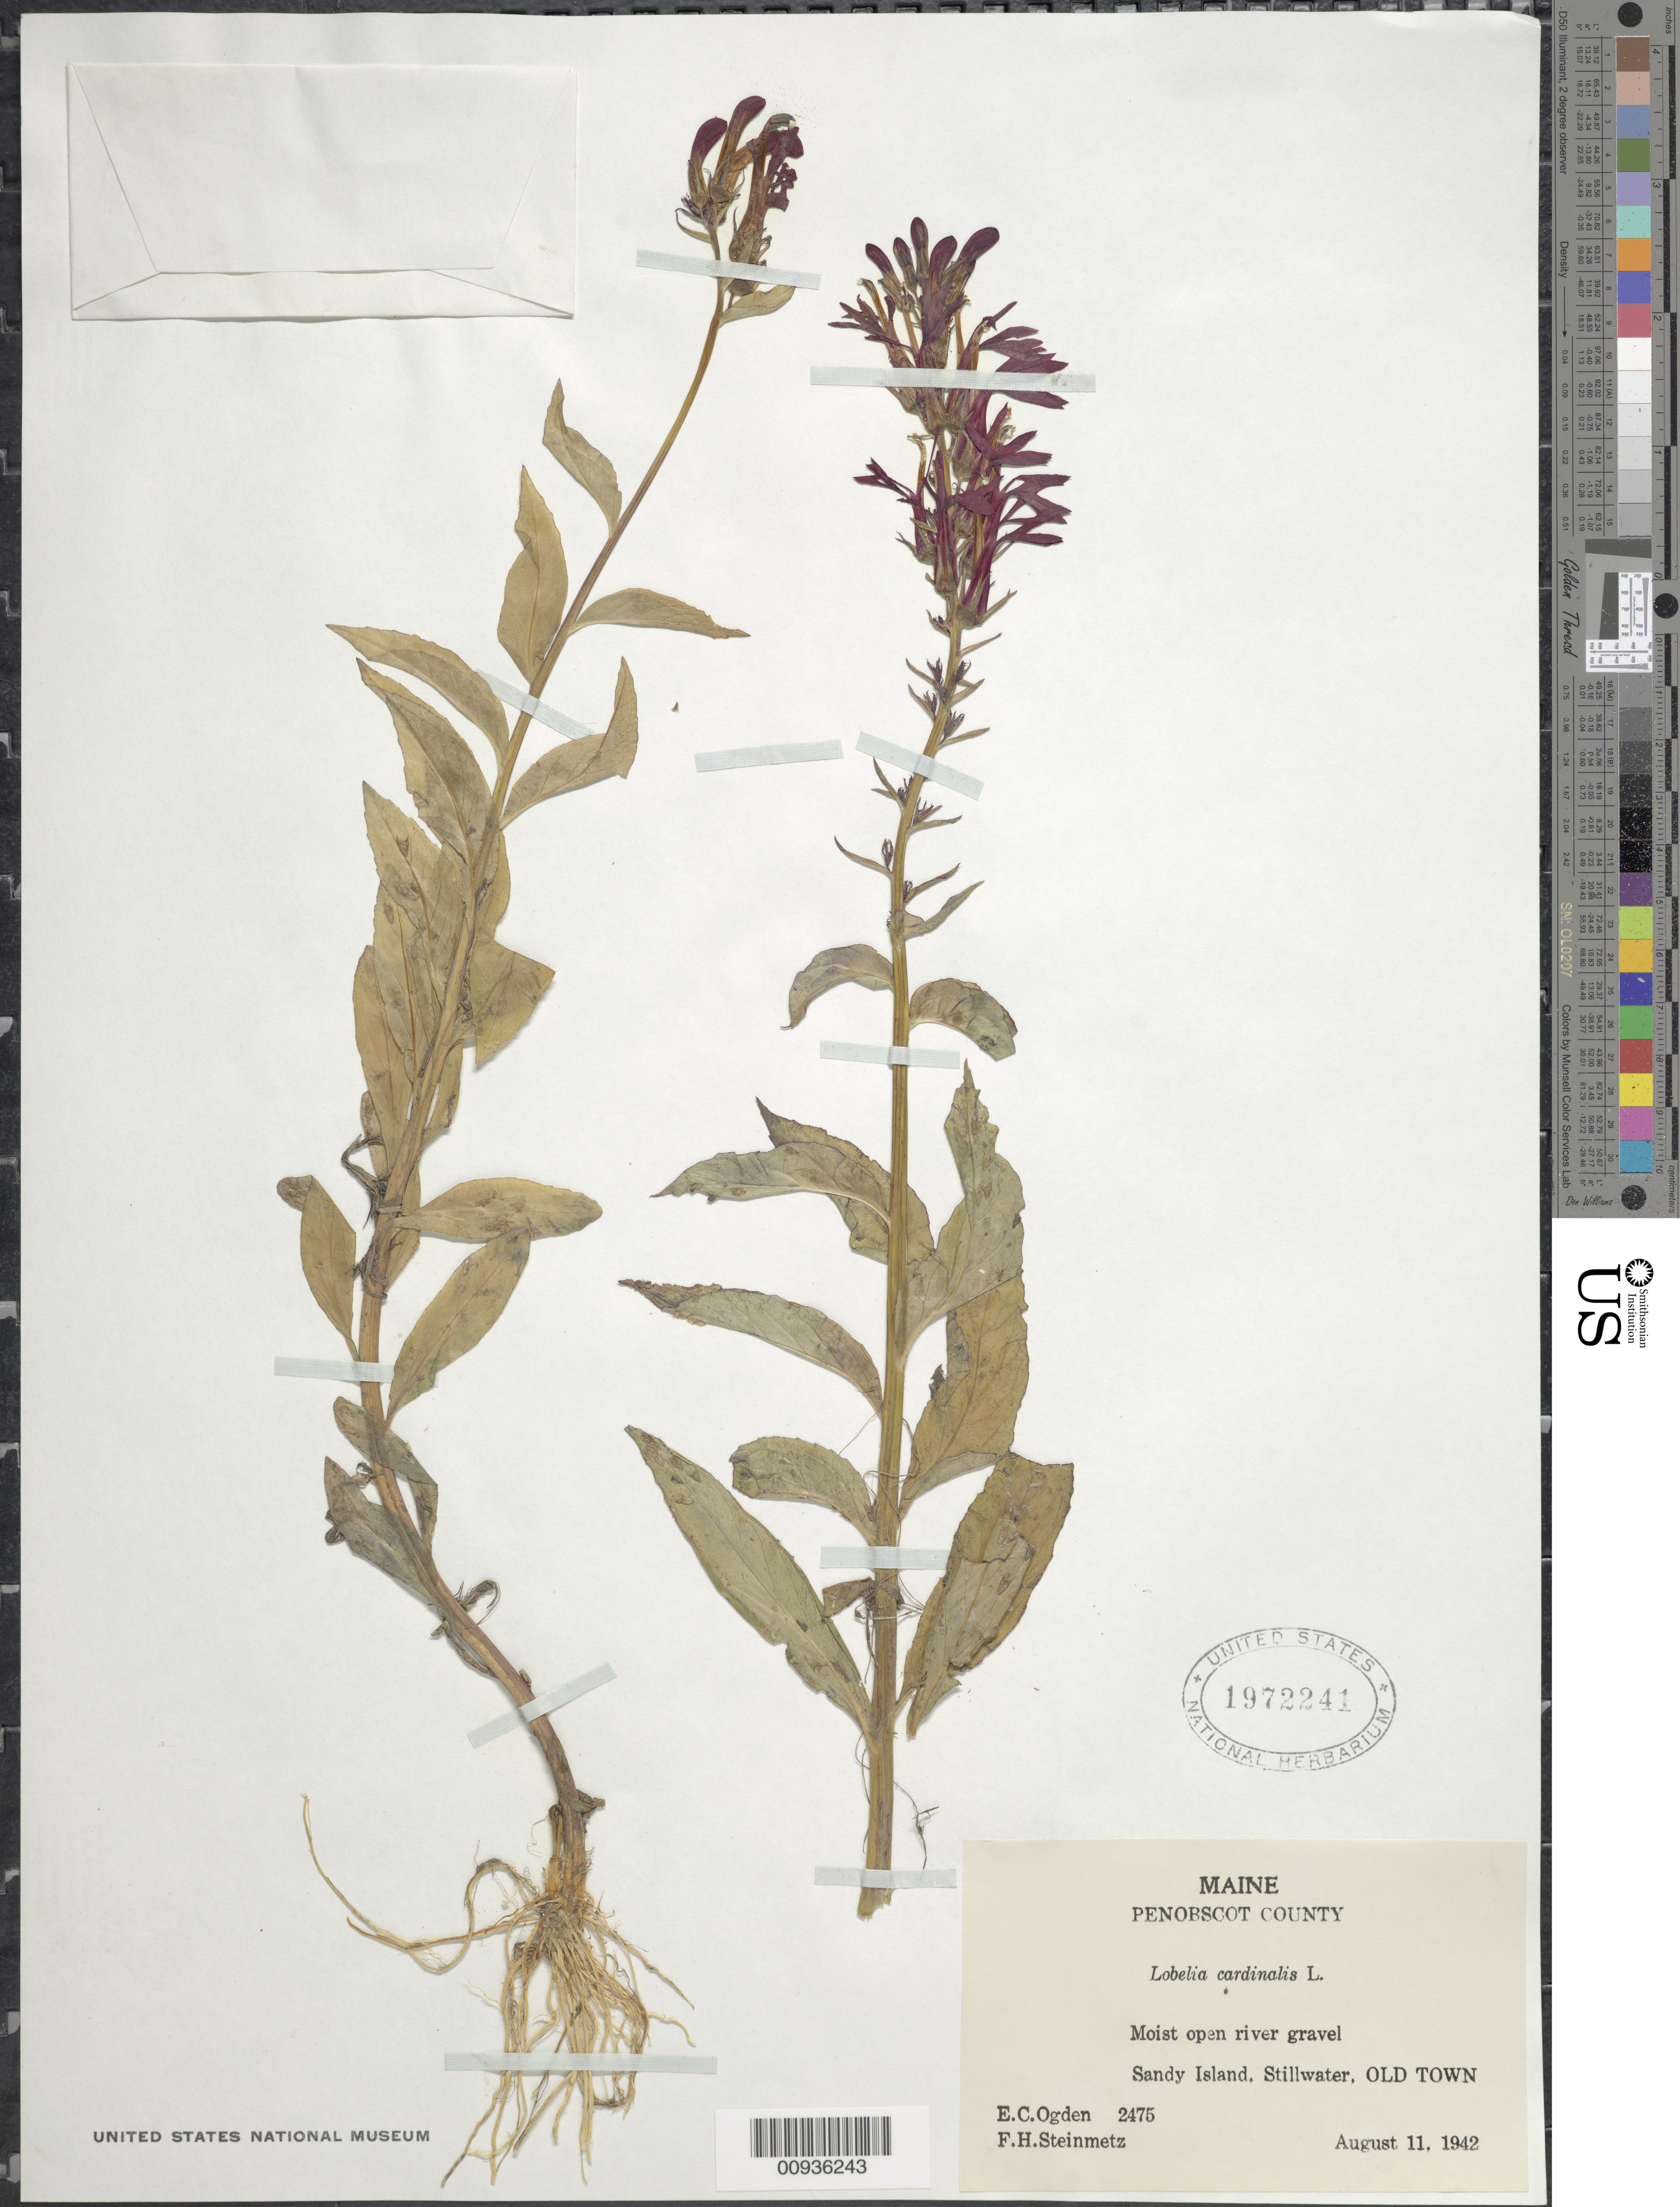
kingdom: Plantae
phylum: Tracheophyta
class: Magnoliopsida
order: Asterales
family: Campanulaceae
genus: Lobelia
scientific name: Lobelia cardinalis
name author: L.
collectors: E. C. Ogden & F. Steinmetz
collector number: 2475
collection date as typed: August 11, 1942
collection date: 1942-08-11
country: United States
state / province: Maine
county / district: Penobscot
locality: Sandy Island, Stillwater, Old Town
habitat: moist open river gravel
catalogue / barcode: US 1972241